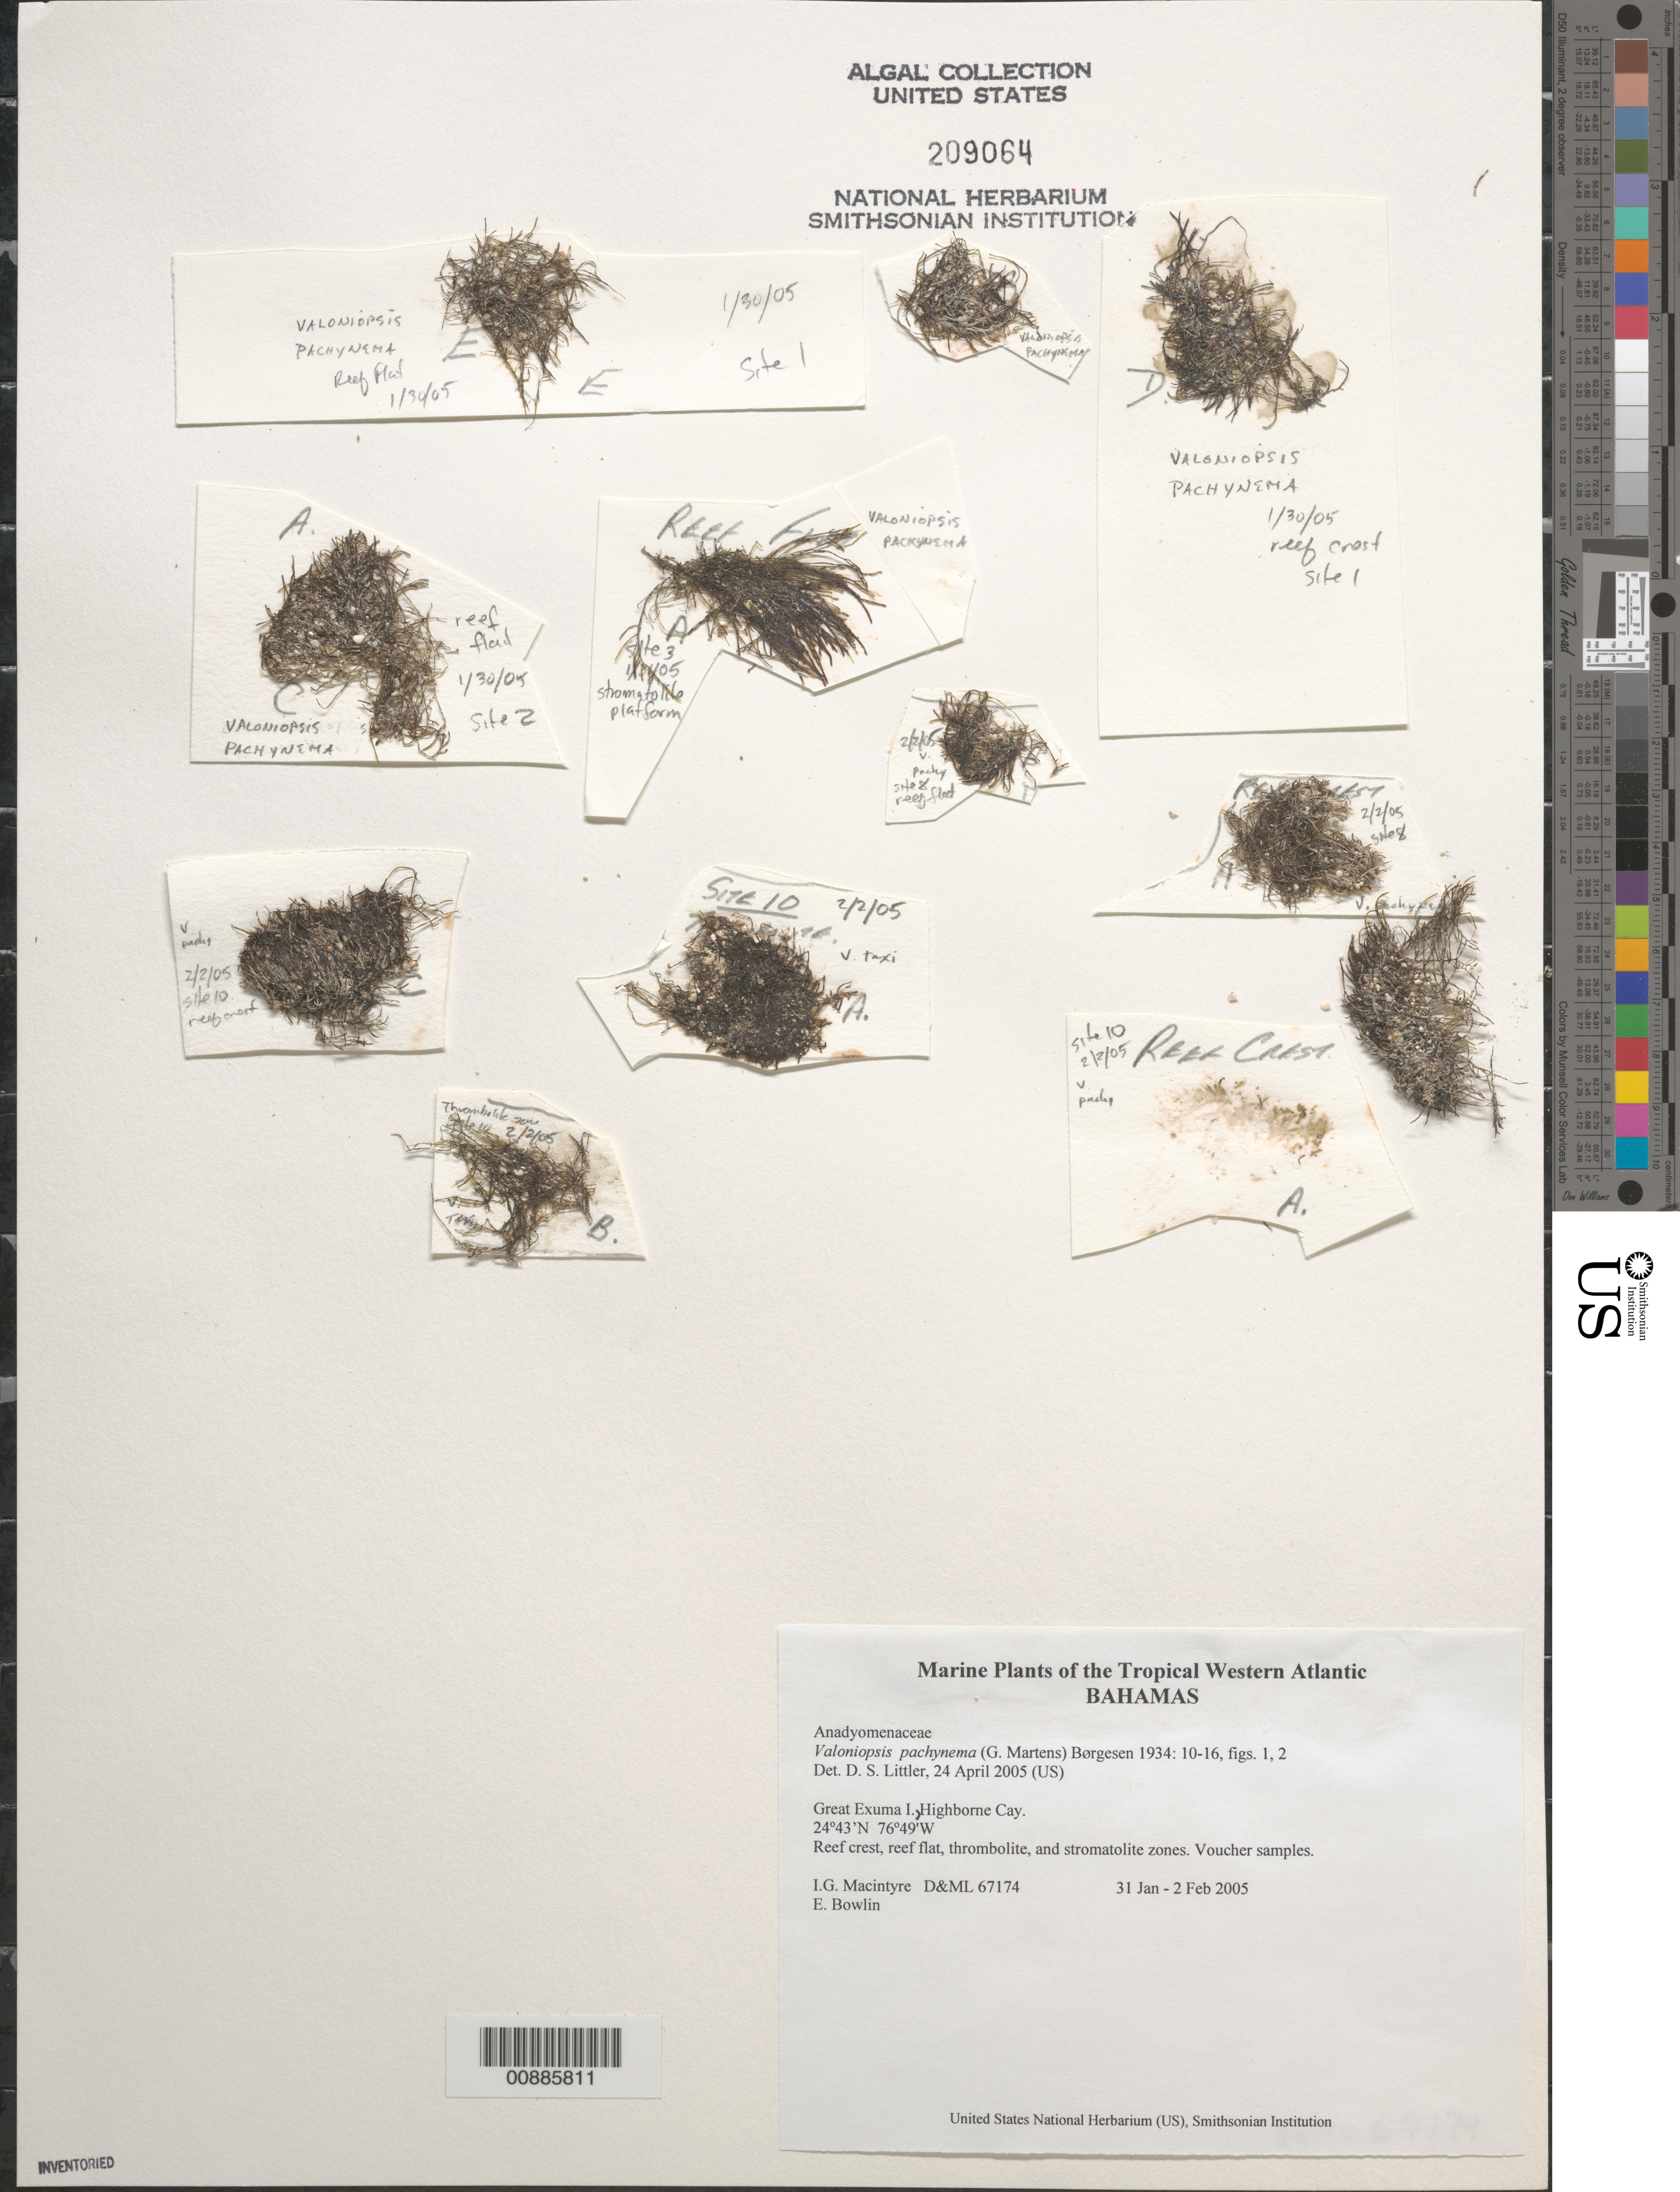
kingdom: Plantae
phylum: Chlorophyta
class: Ulvophyceae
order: Siphonocladales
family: Valoniaceae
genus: Valoniopsis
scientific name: Valoniopsis pachynema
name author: (G. Martens) Børgesen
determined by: Littler, D. S.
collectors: I. Macintyre & E. Bowlin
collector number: D&ML 67174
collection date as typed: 31 Jan 2005 to 02 Feb 2005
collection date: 2005-01-31/2005-02-02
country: Bahamas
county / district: Exuma District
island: Great Exuma Island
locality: Highborne Cay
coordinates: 24 43' N, 76 49' W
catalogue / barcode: US 209064